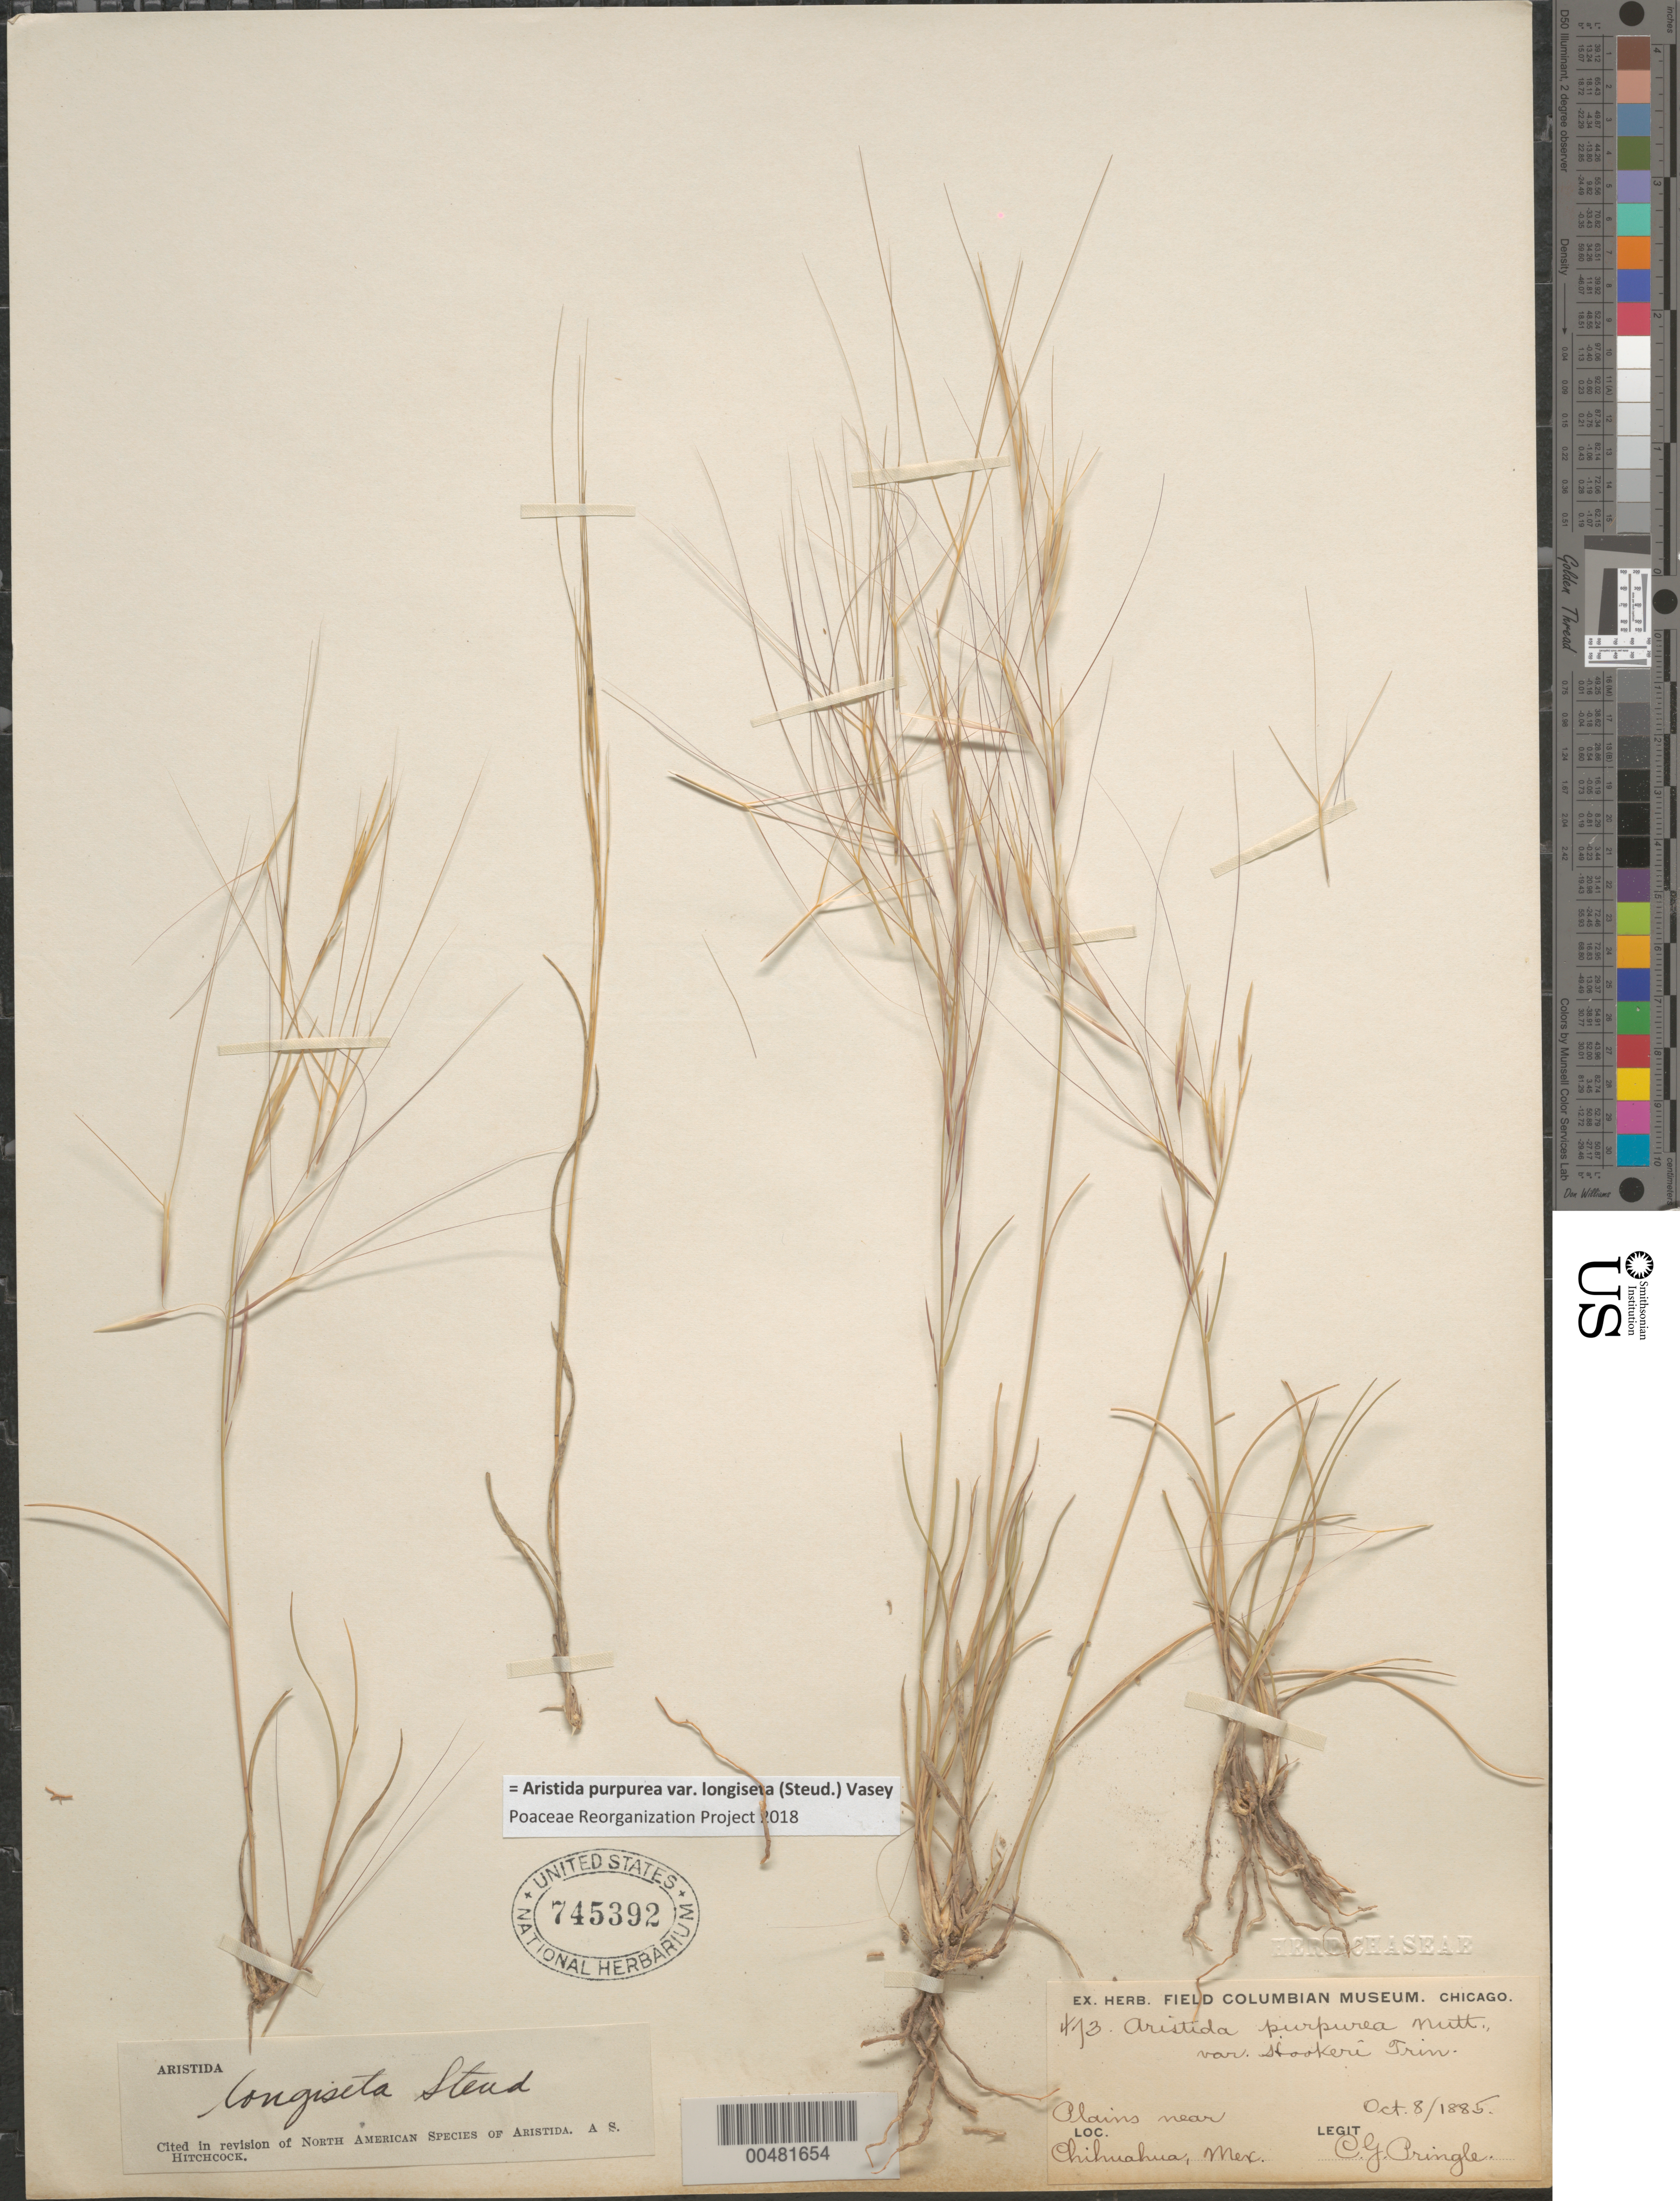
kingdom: Plantae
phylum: Tracheophyta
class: Liliopsida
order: Poales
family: Poaceae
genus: Aristida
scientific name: Aristida purpurea var. longiseta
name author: (Steud.) Vasey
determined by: Poaceae Reorganization Project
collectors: C. G. Pringle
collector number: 473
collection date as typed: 8 Oct 1885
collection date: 1885-10-08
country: Mexico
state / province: Chihuahua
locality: Plains near Chihuahua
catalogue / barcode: US 745392